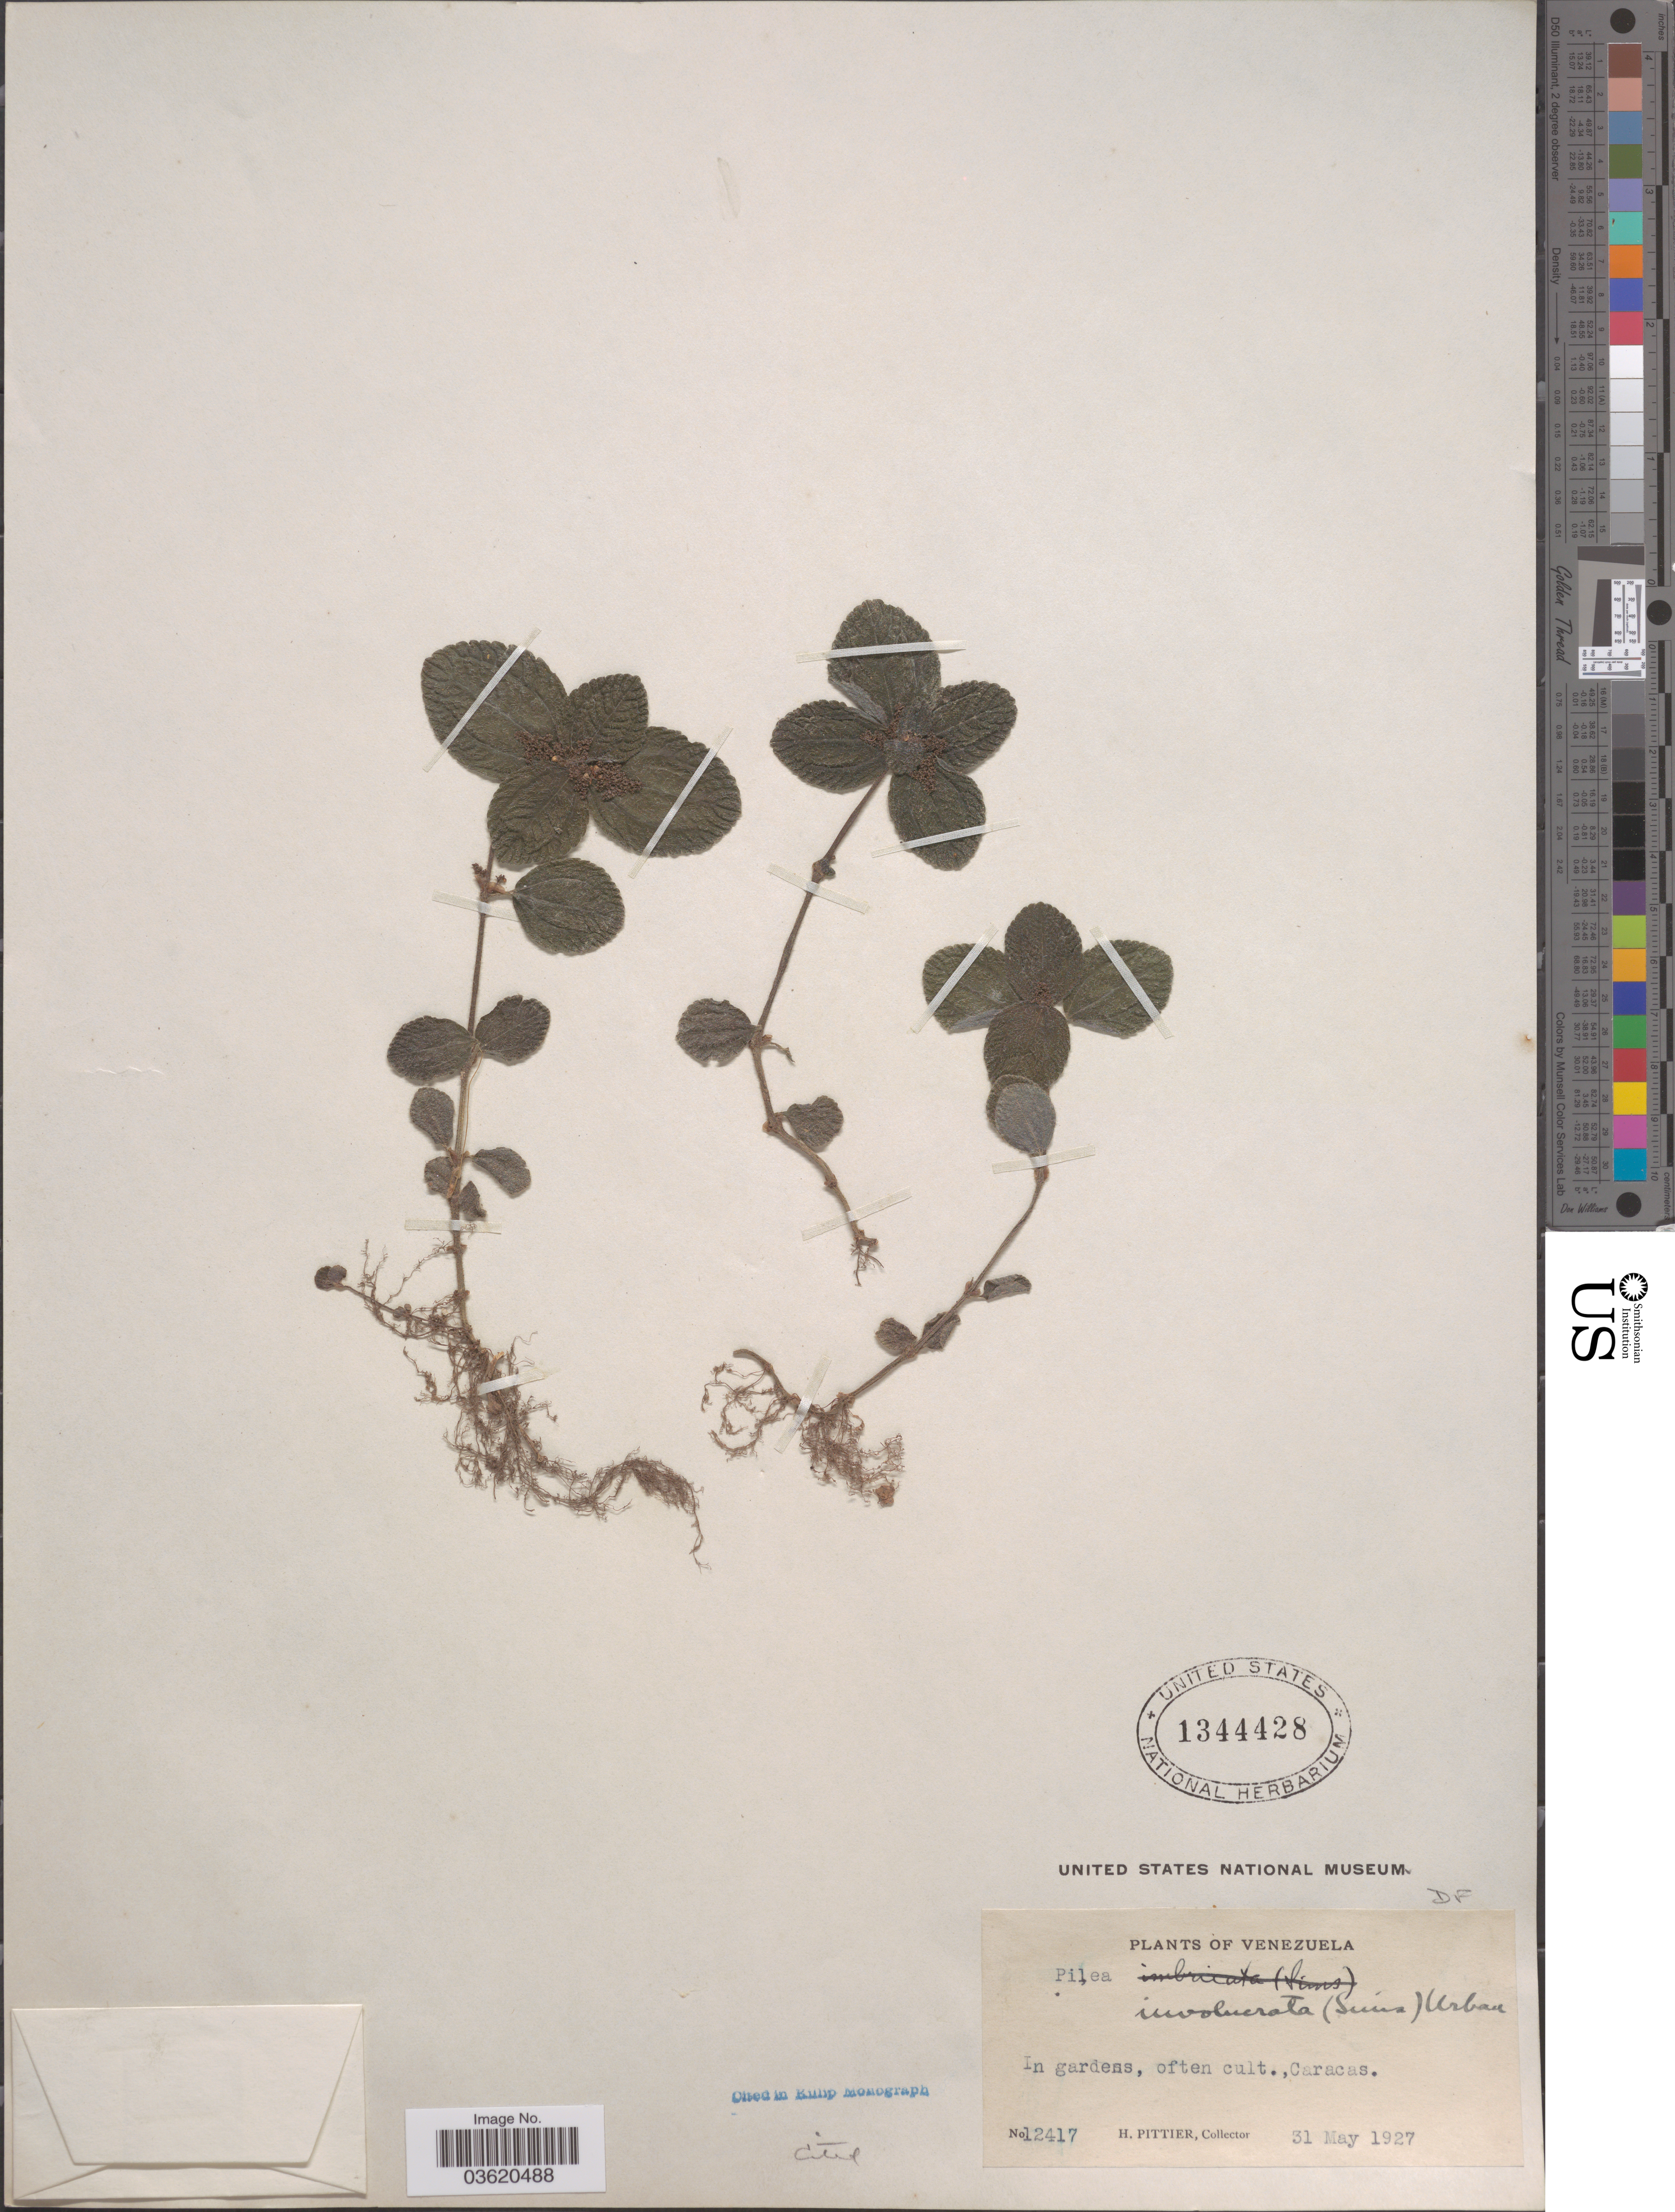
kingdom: Plantae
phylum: Tracheophyta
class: Magnoliopsida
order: Rosales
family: Urticaceae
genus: Pilea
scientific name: Pilea involucrata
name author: Urb.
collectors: H. F. Pittier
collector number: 12417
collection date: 1927-05-31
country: Venezuela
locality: In gardens, Caracas. DF.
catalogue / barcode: US 1344428